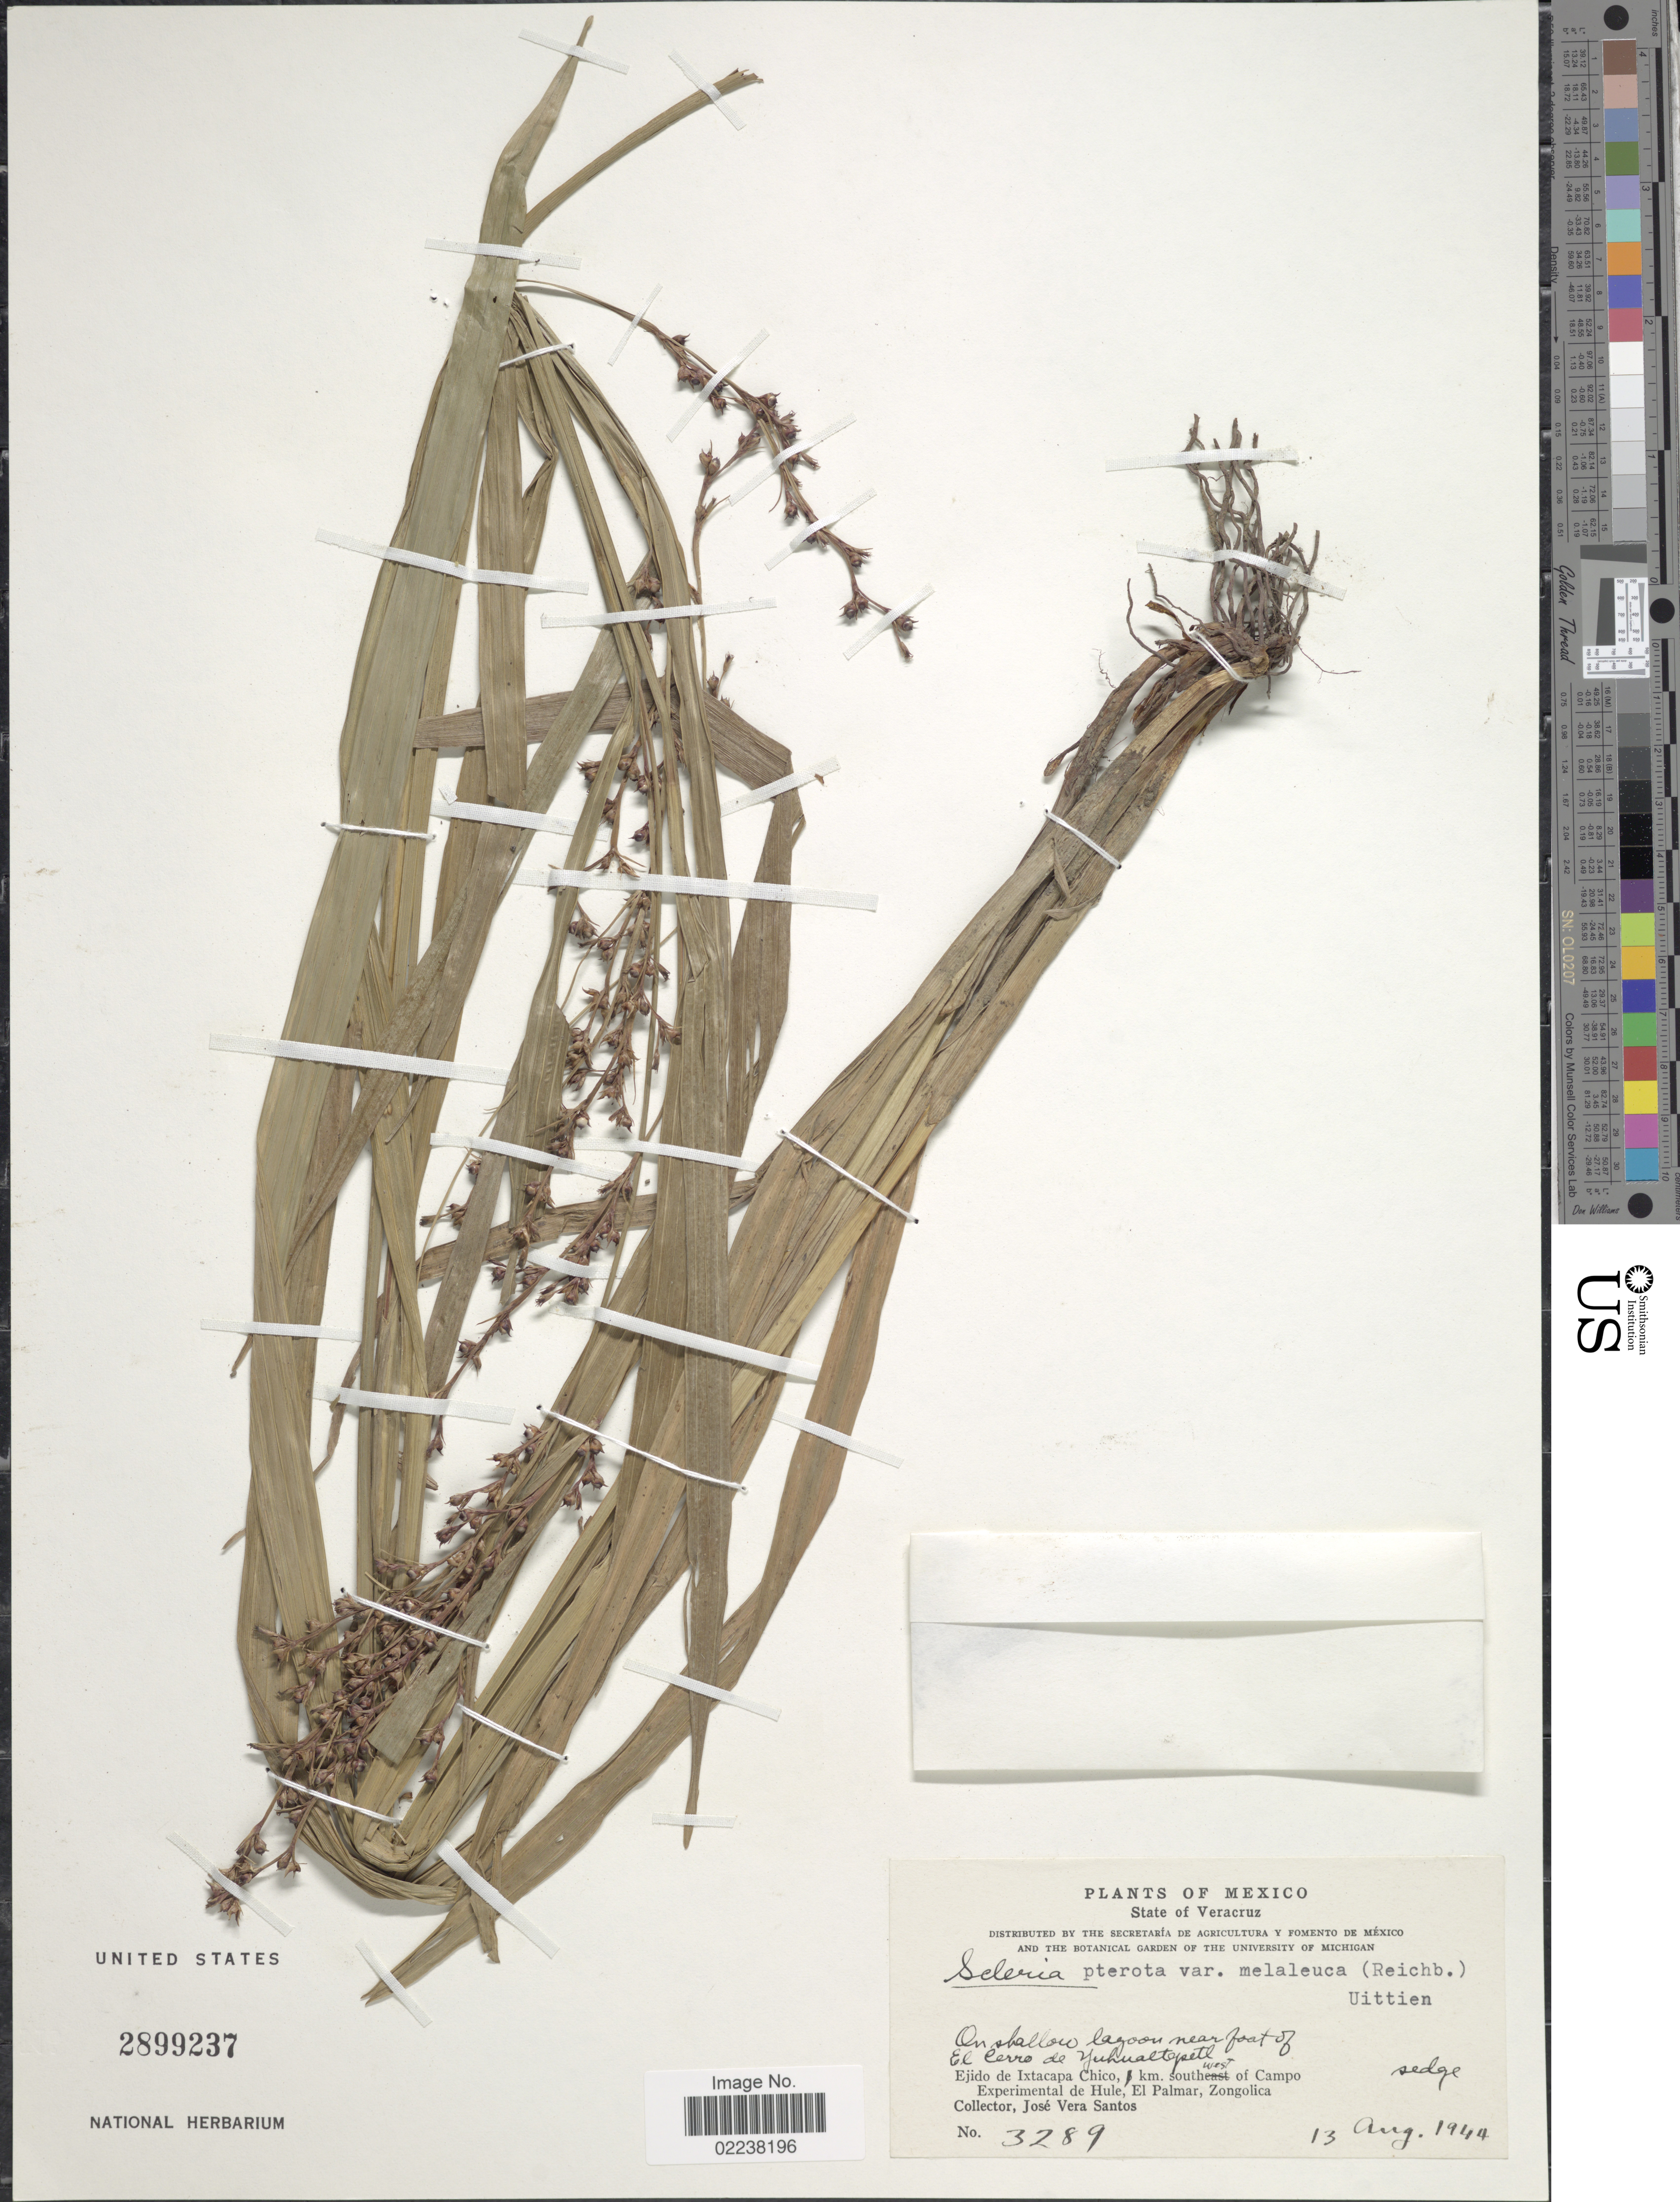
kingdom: Plantae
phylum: Tracheophyta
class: Liliopsida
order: Poales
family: Cyperaceae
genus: Scleria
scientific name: Scleria gaertneri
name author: Raddi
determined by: Strong, Mark T., (BOT), Smithsonian Institution - National Museum of Natural History (UNITED STATES)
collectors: J. V. Santos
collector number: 3289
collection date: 1944-08-13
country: Mexico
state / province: Veracruz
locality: On shallow lagoon near foot of El Cerro de Yuhualtepetl, Ejido de Ixtacapa Chico, 1 km. southwest of Campo Experimental de Hule, El Palmar, Zongolica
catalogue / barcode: US 2899237